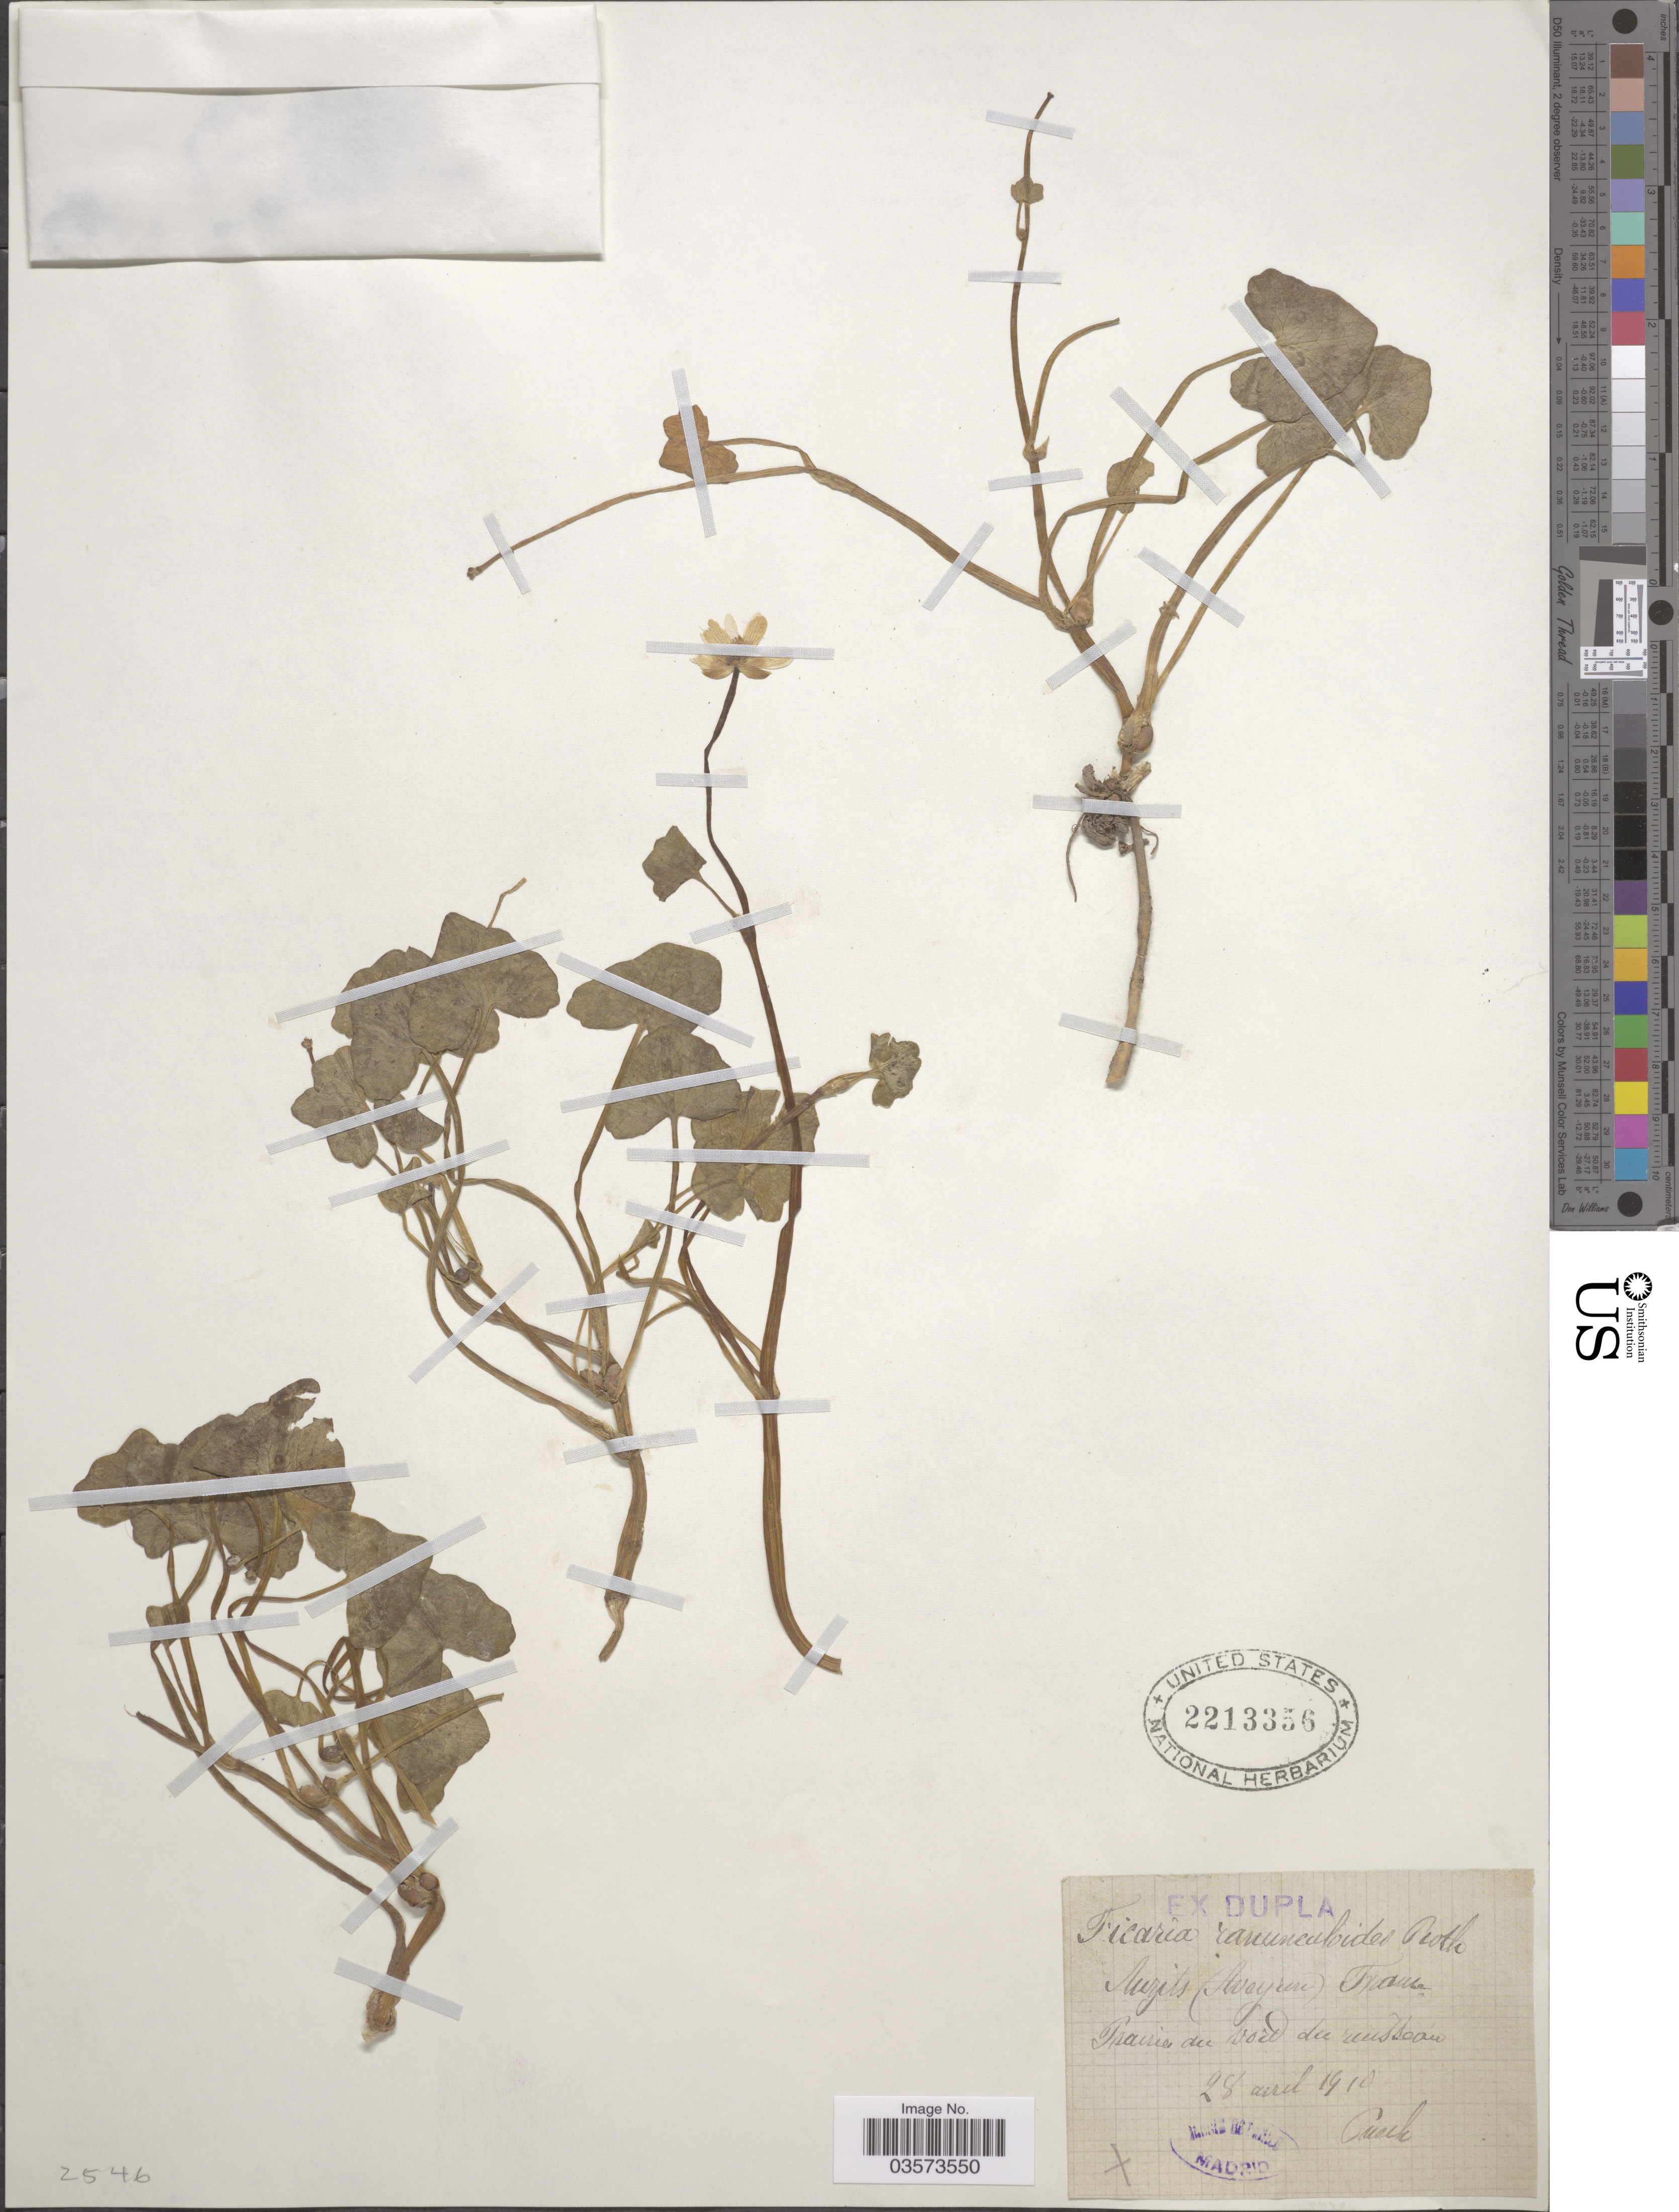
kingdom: Plantae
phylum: Tracheophyta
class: Magnoliopsida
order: Ranunculales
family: Ranunculaceae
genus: Ficaria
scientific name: Ficaria verna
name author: Huds.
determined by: Strong, M. T., (US), Smithsonian Institution - National Museum of Natural History (UNITED STATES)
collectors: Puech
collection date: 1910-04-28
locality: Prairie du bord du reusseáu. [interpreted]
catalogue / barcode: US 2213356